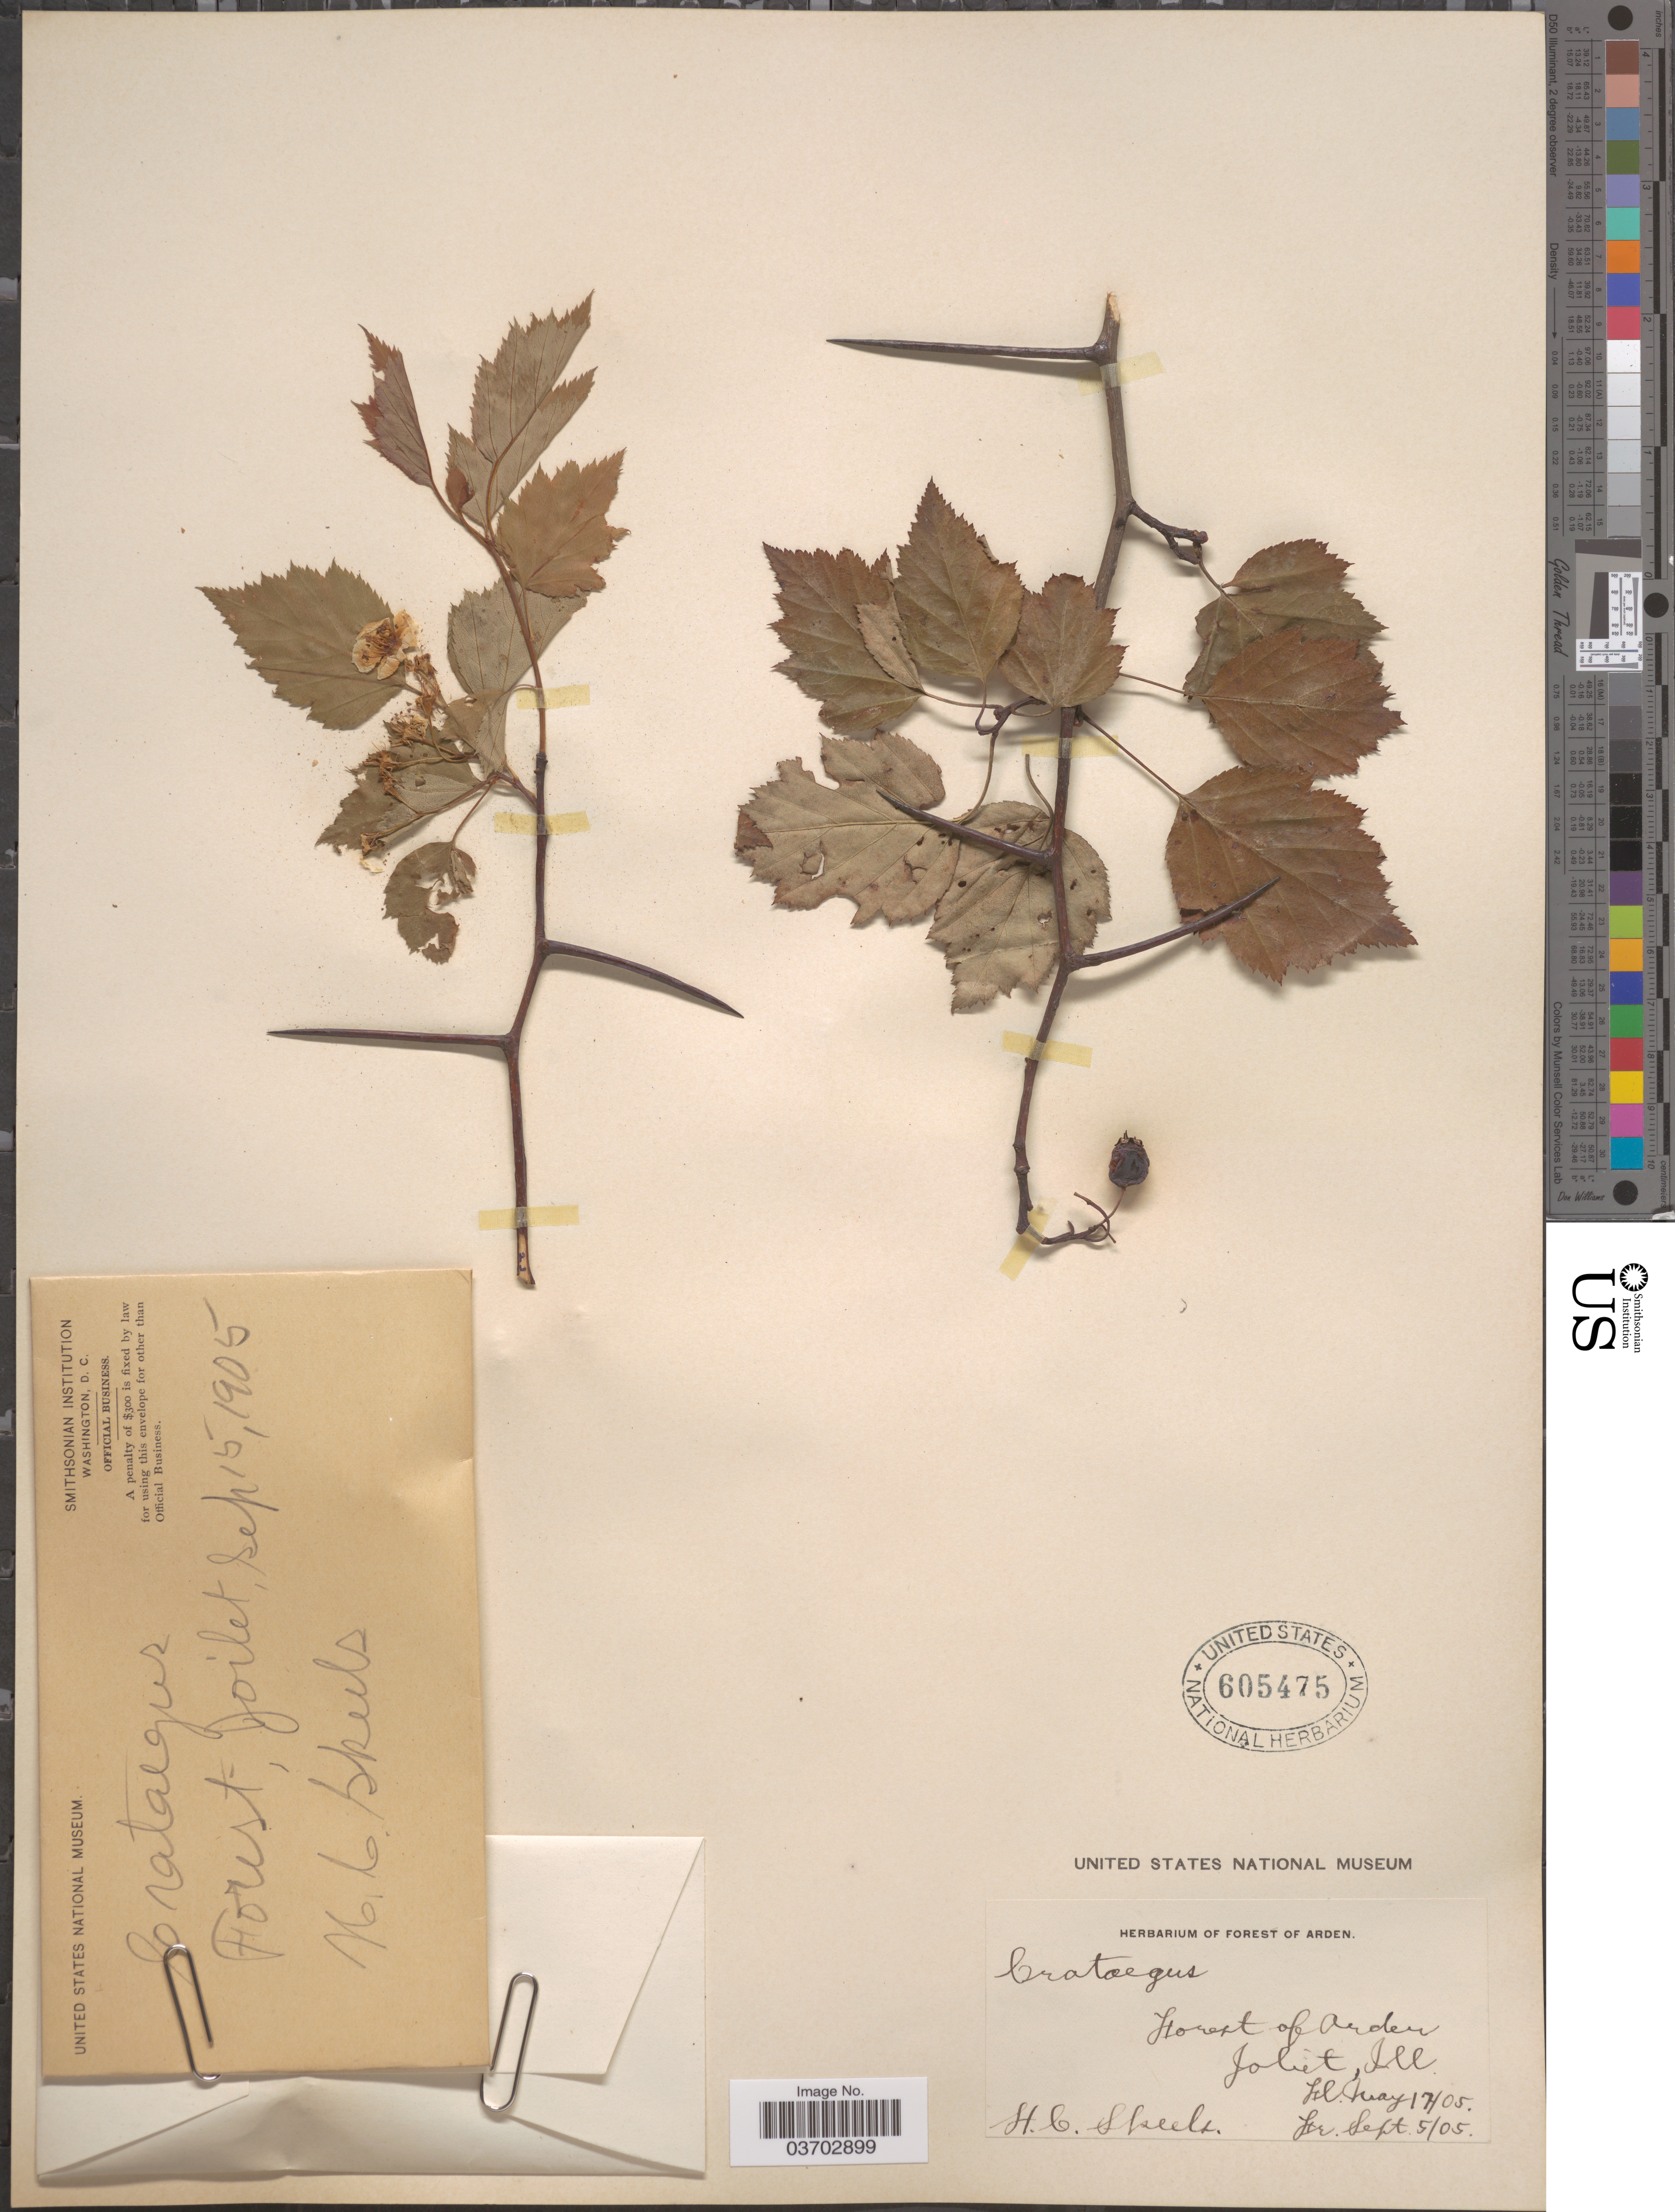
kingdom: Plantae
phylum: Tracheophyta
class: Magnoliopsida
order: Rosales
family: Rosaceae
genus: Crataegus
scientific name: Crataegus sp.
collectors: H. Skeels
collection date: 1905-09-15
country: United States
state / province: Illinois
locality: Forest of Arden. Joliet.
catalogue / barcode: US 605475